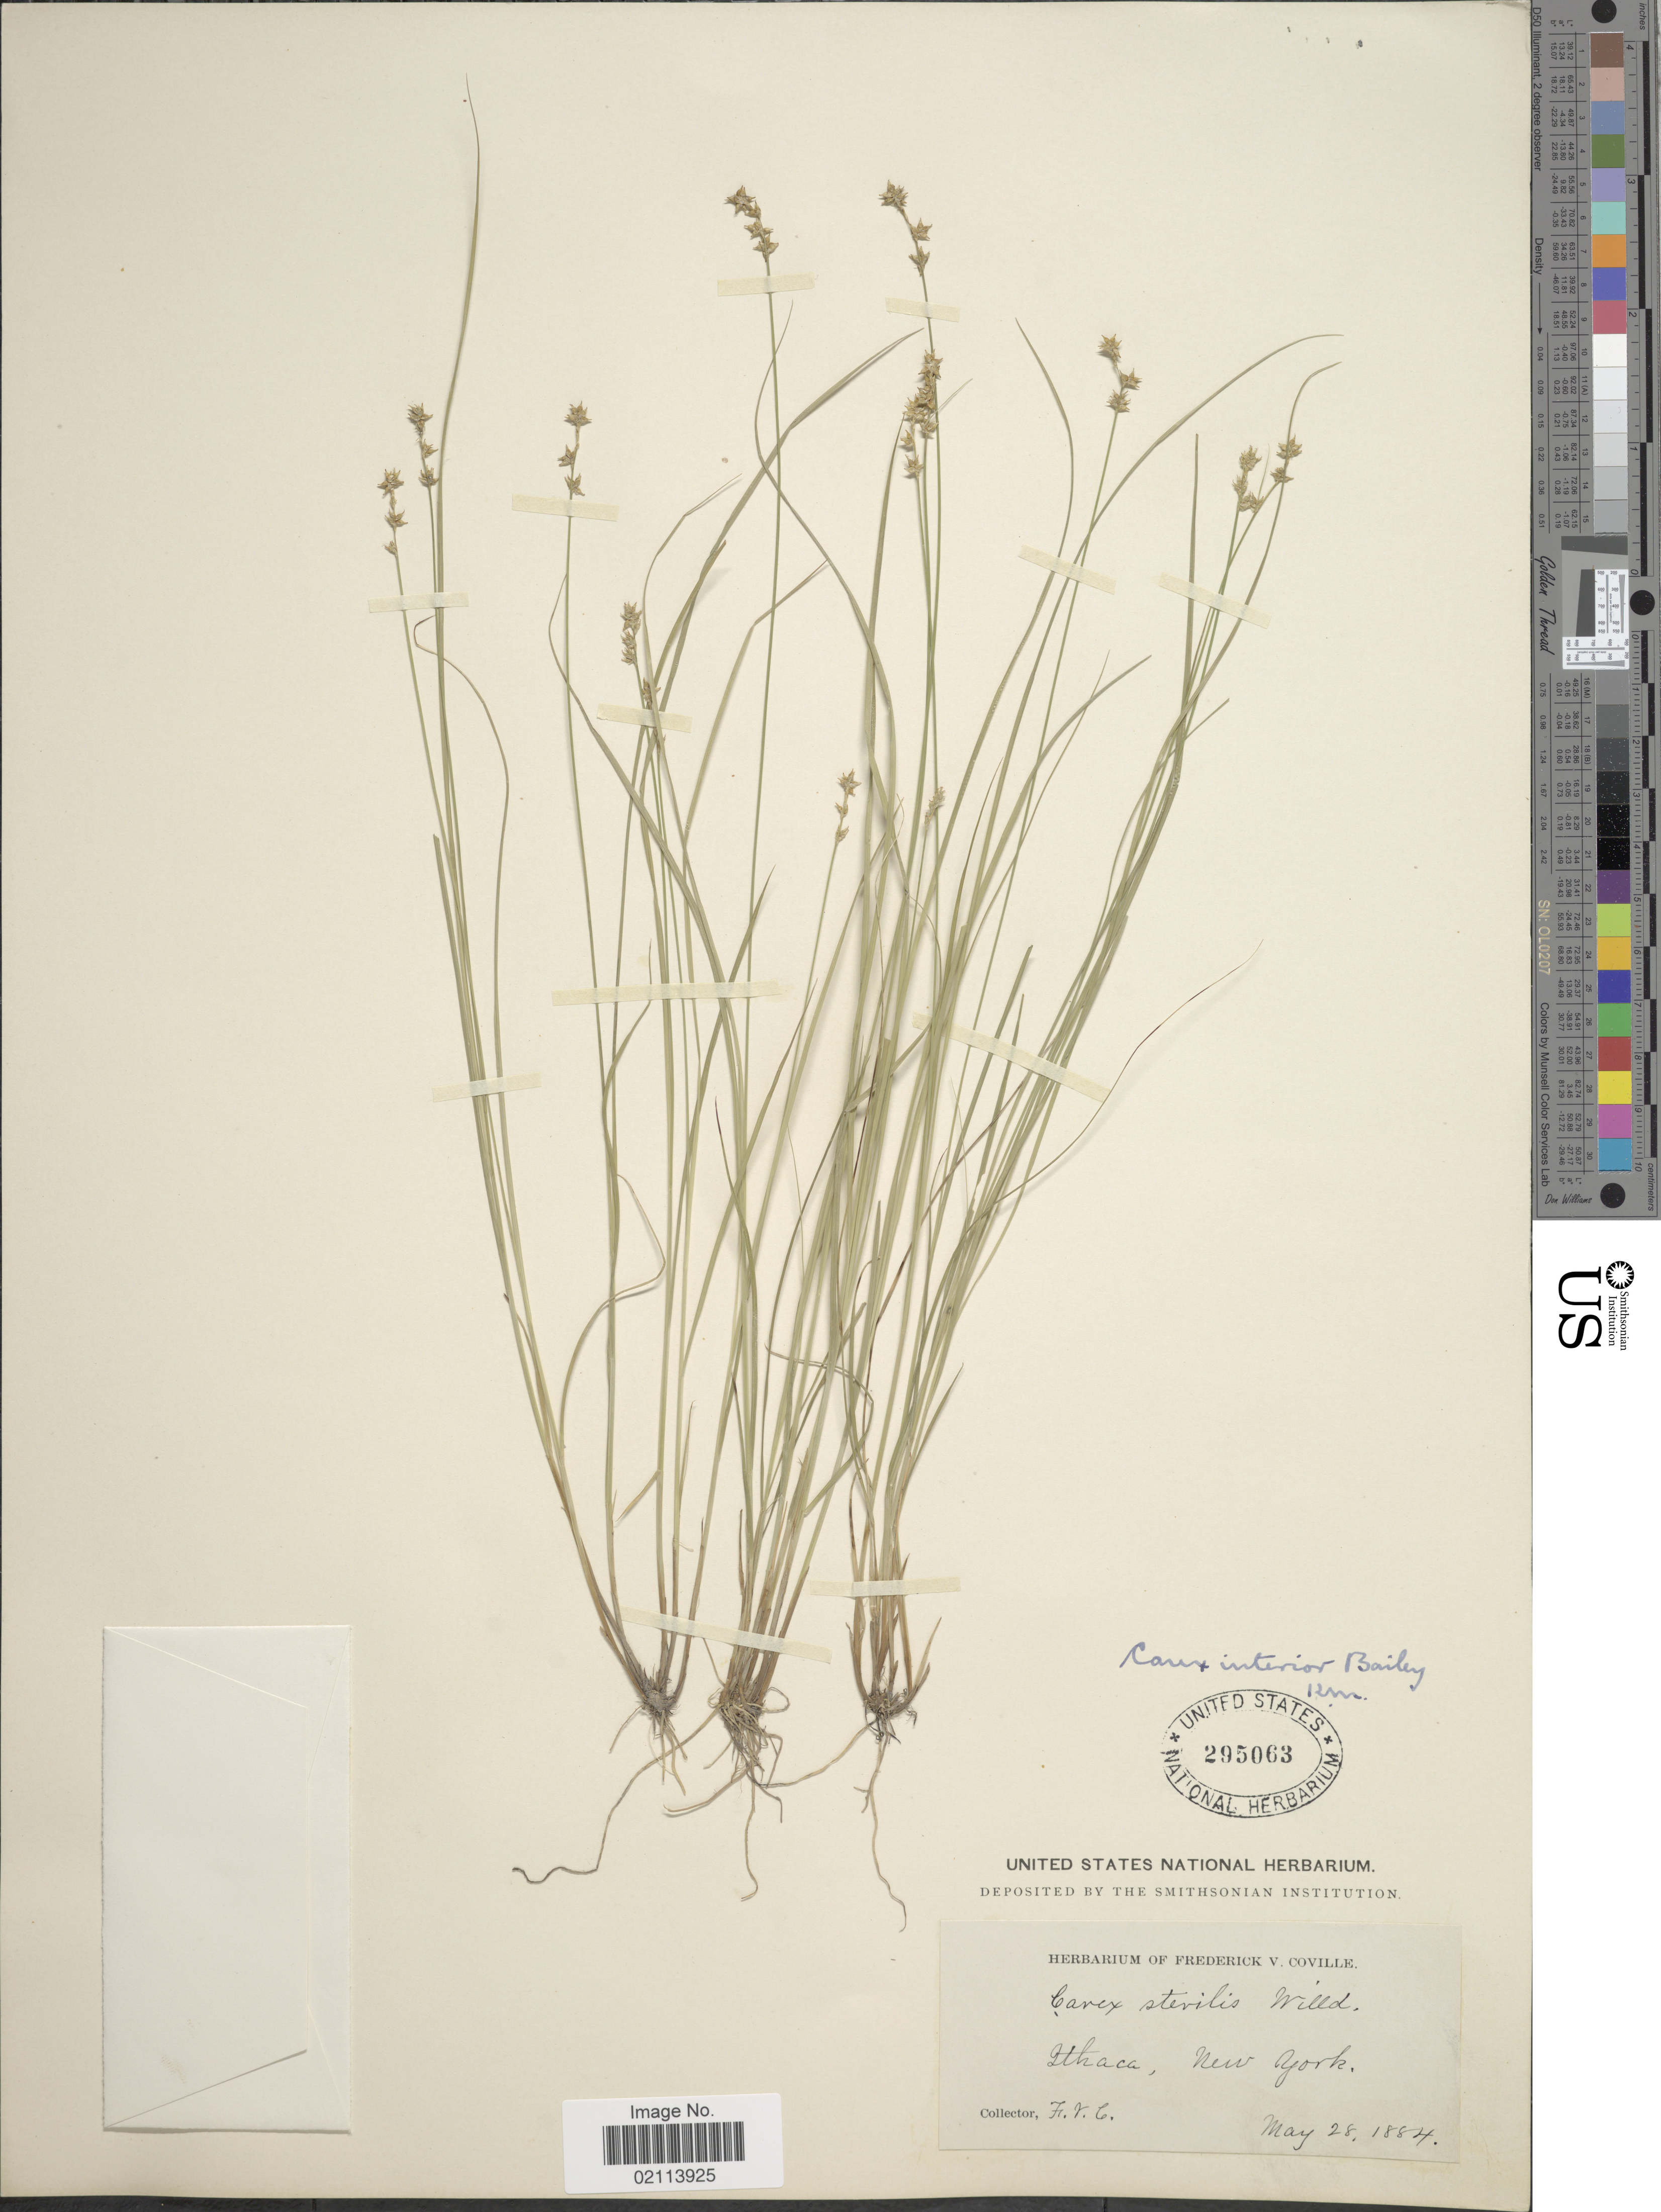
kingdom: Plantae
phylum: Tracheophyta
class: Liliopsida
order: Poales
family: Cyperaceae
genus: Carex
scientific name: Carex interior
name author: L.H. Bailey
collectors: F. V. Coville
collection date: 1884-05-28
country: United States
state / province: New York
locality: Ithaca.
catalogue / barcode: US 295063